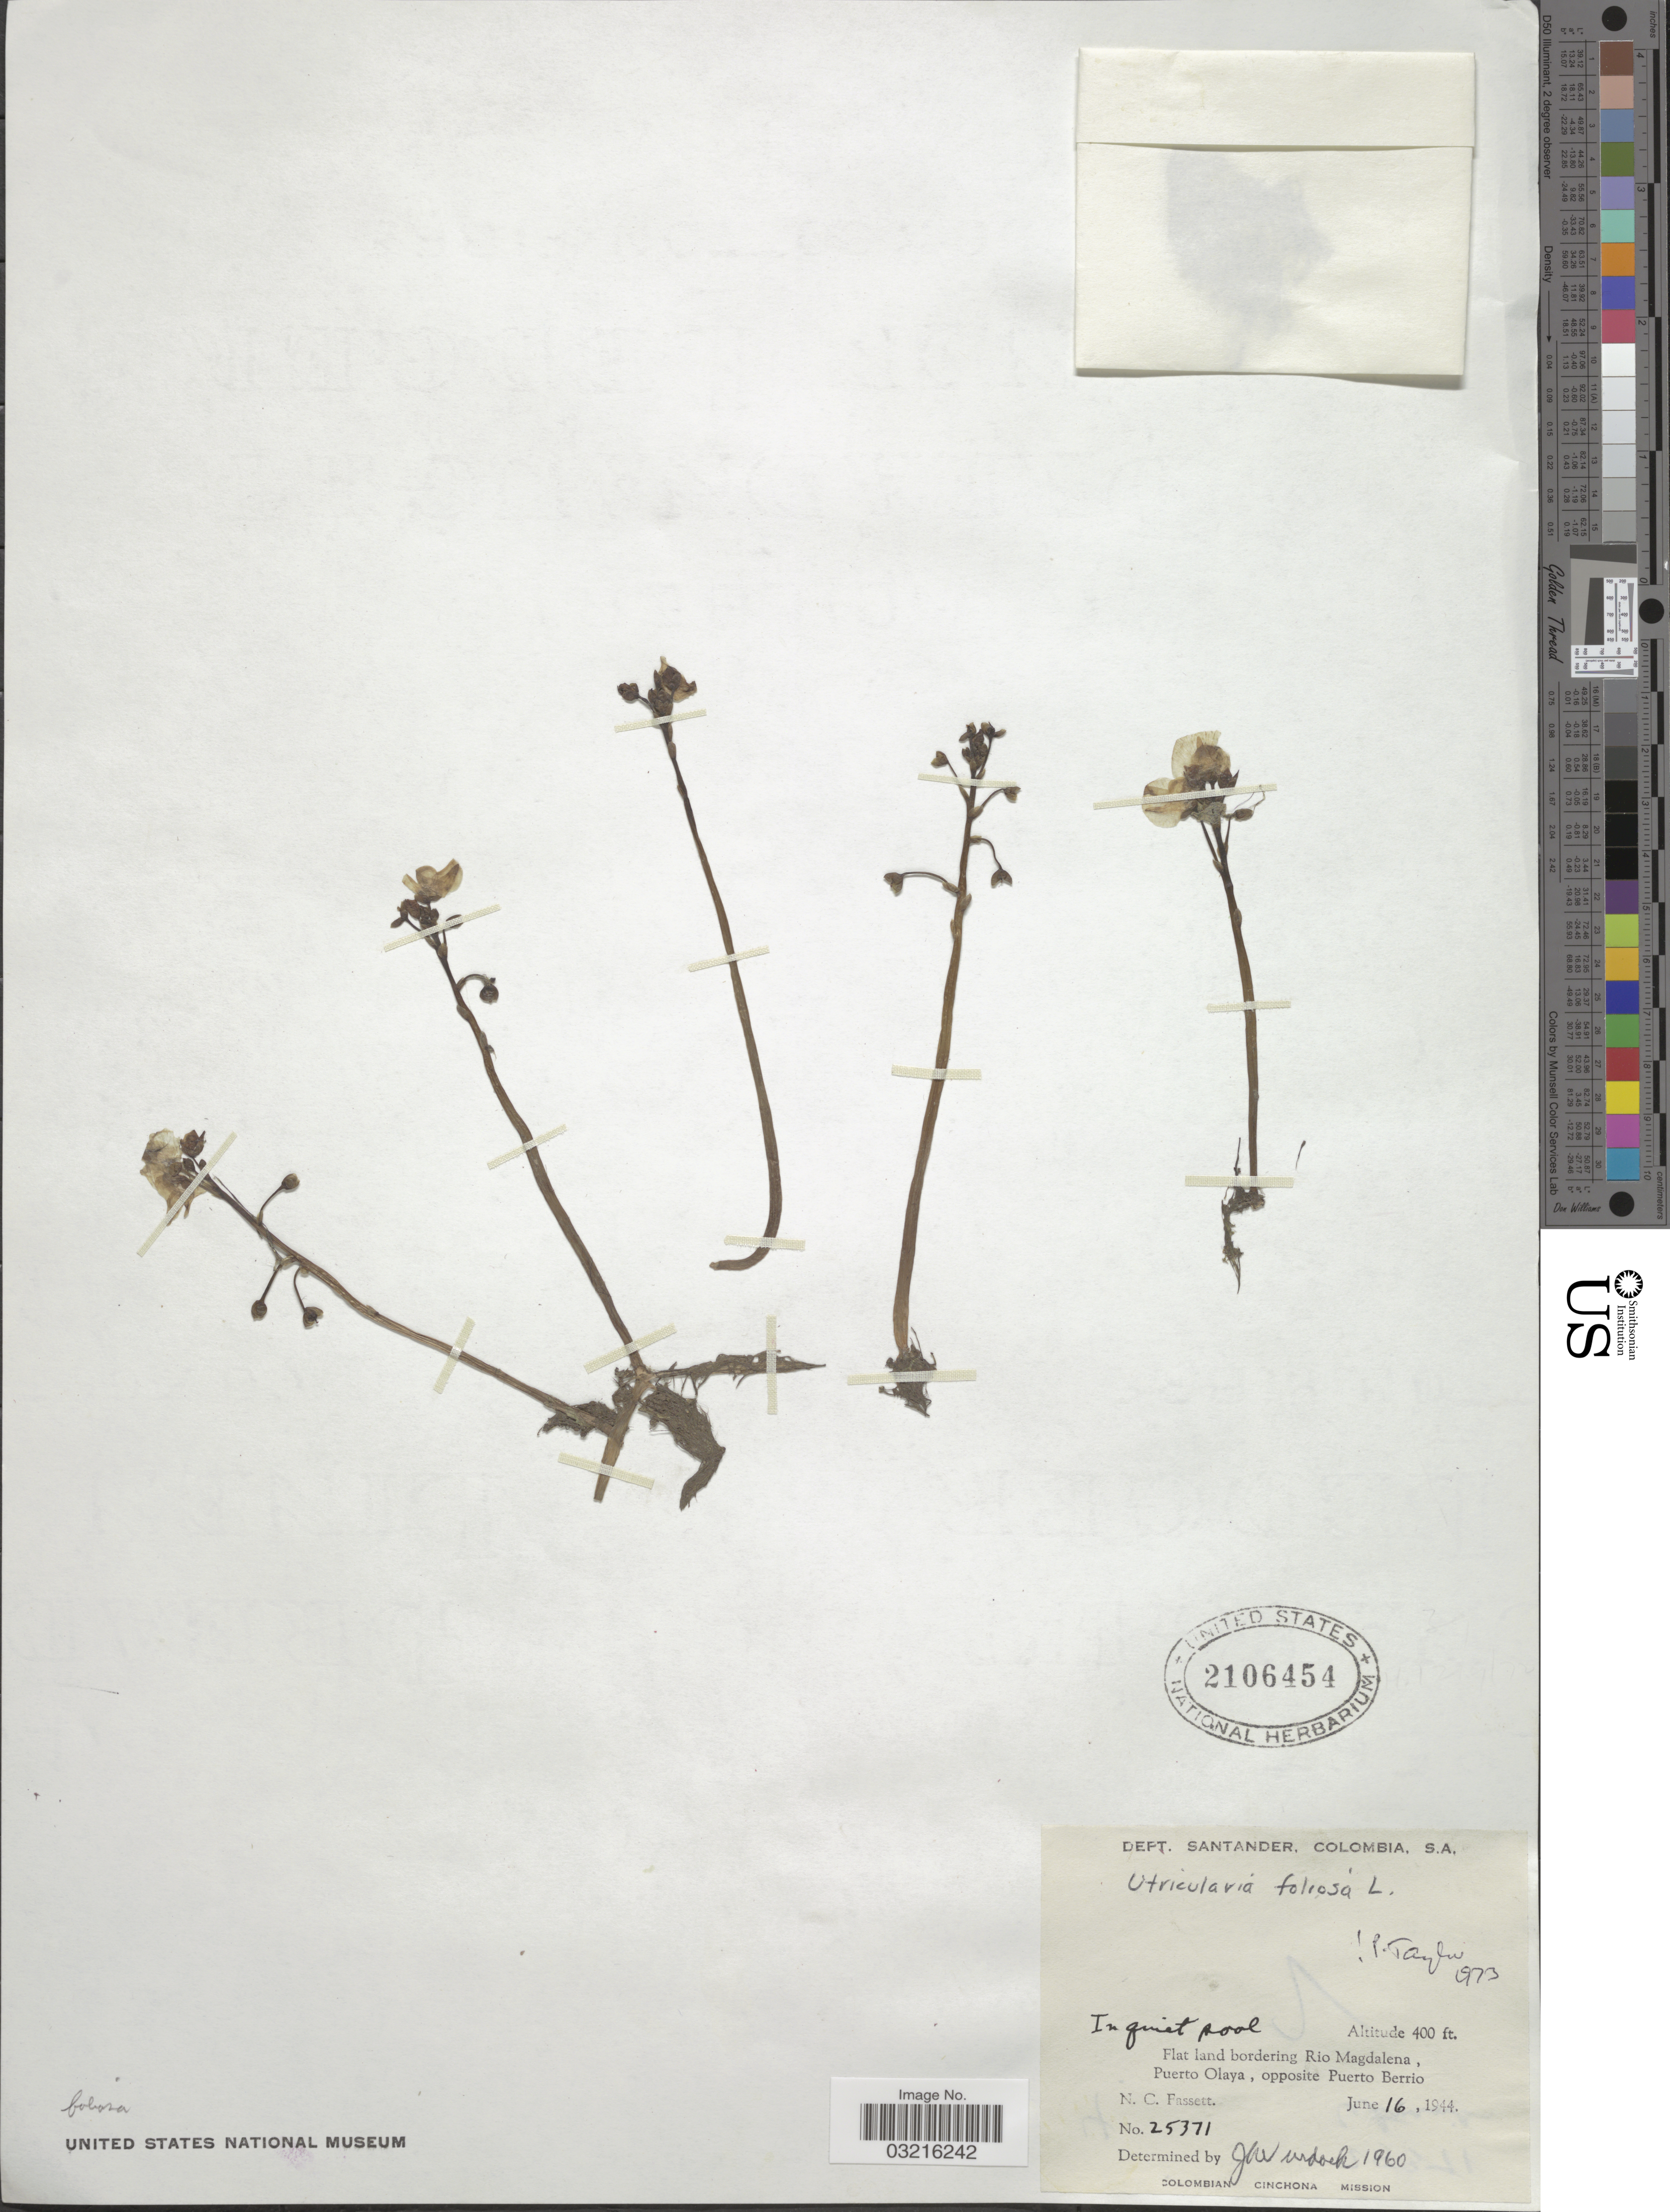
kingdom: Plantae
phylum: Tracheophyta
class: Magnoliopsida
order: Lamiales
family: Lentibulariaceae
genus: Utricularia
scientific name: Utricularia foliosa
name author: L.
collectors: N. C. Fassett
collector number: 25371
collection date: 1944-06-16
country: Colombia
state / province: Santander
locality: Dept. Santander. Flat land bordering Rio Magdalena, Puerto Playa, opposite Puerto Berrio.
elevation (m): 122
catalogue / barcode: US 2106454